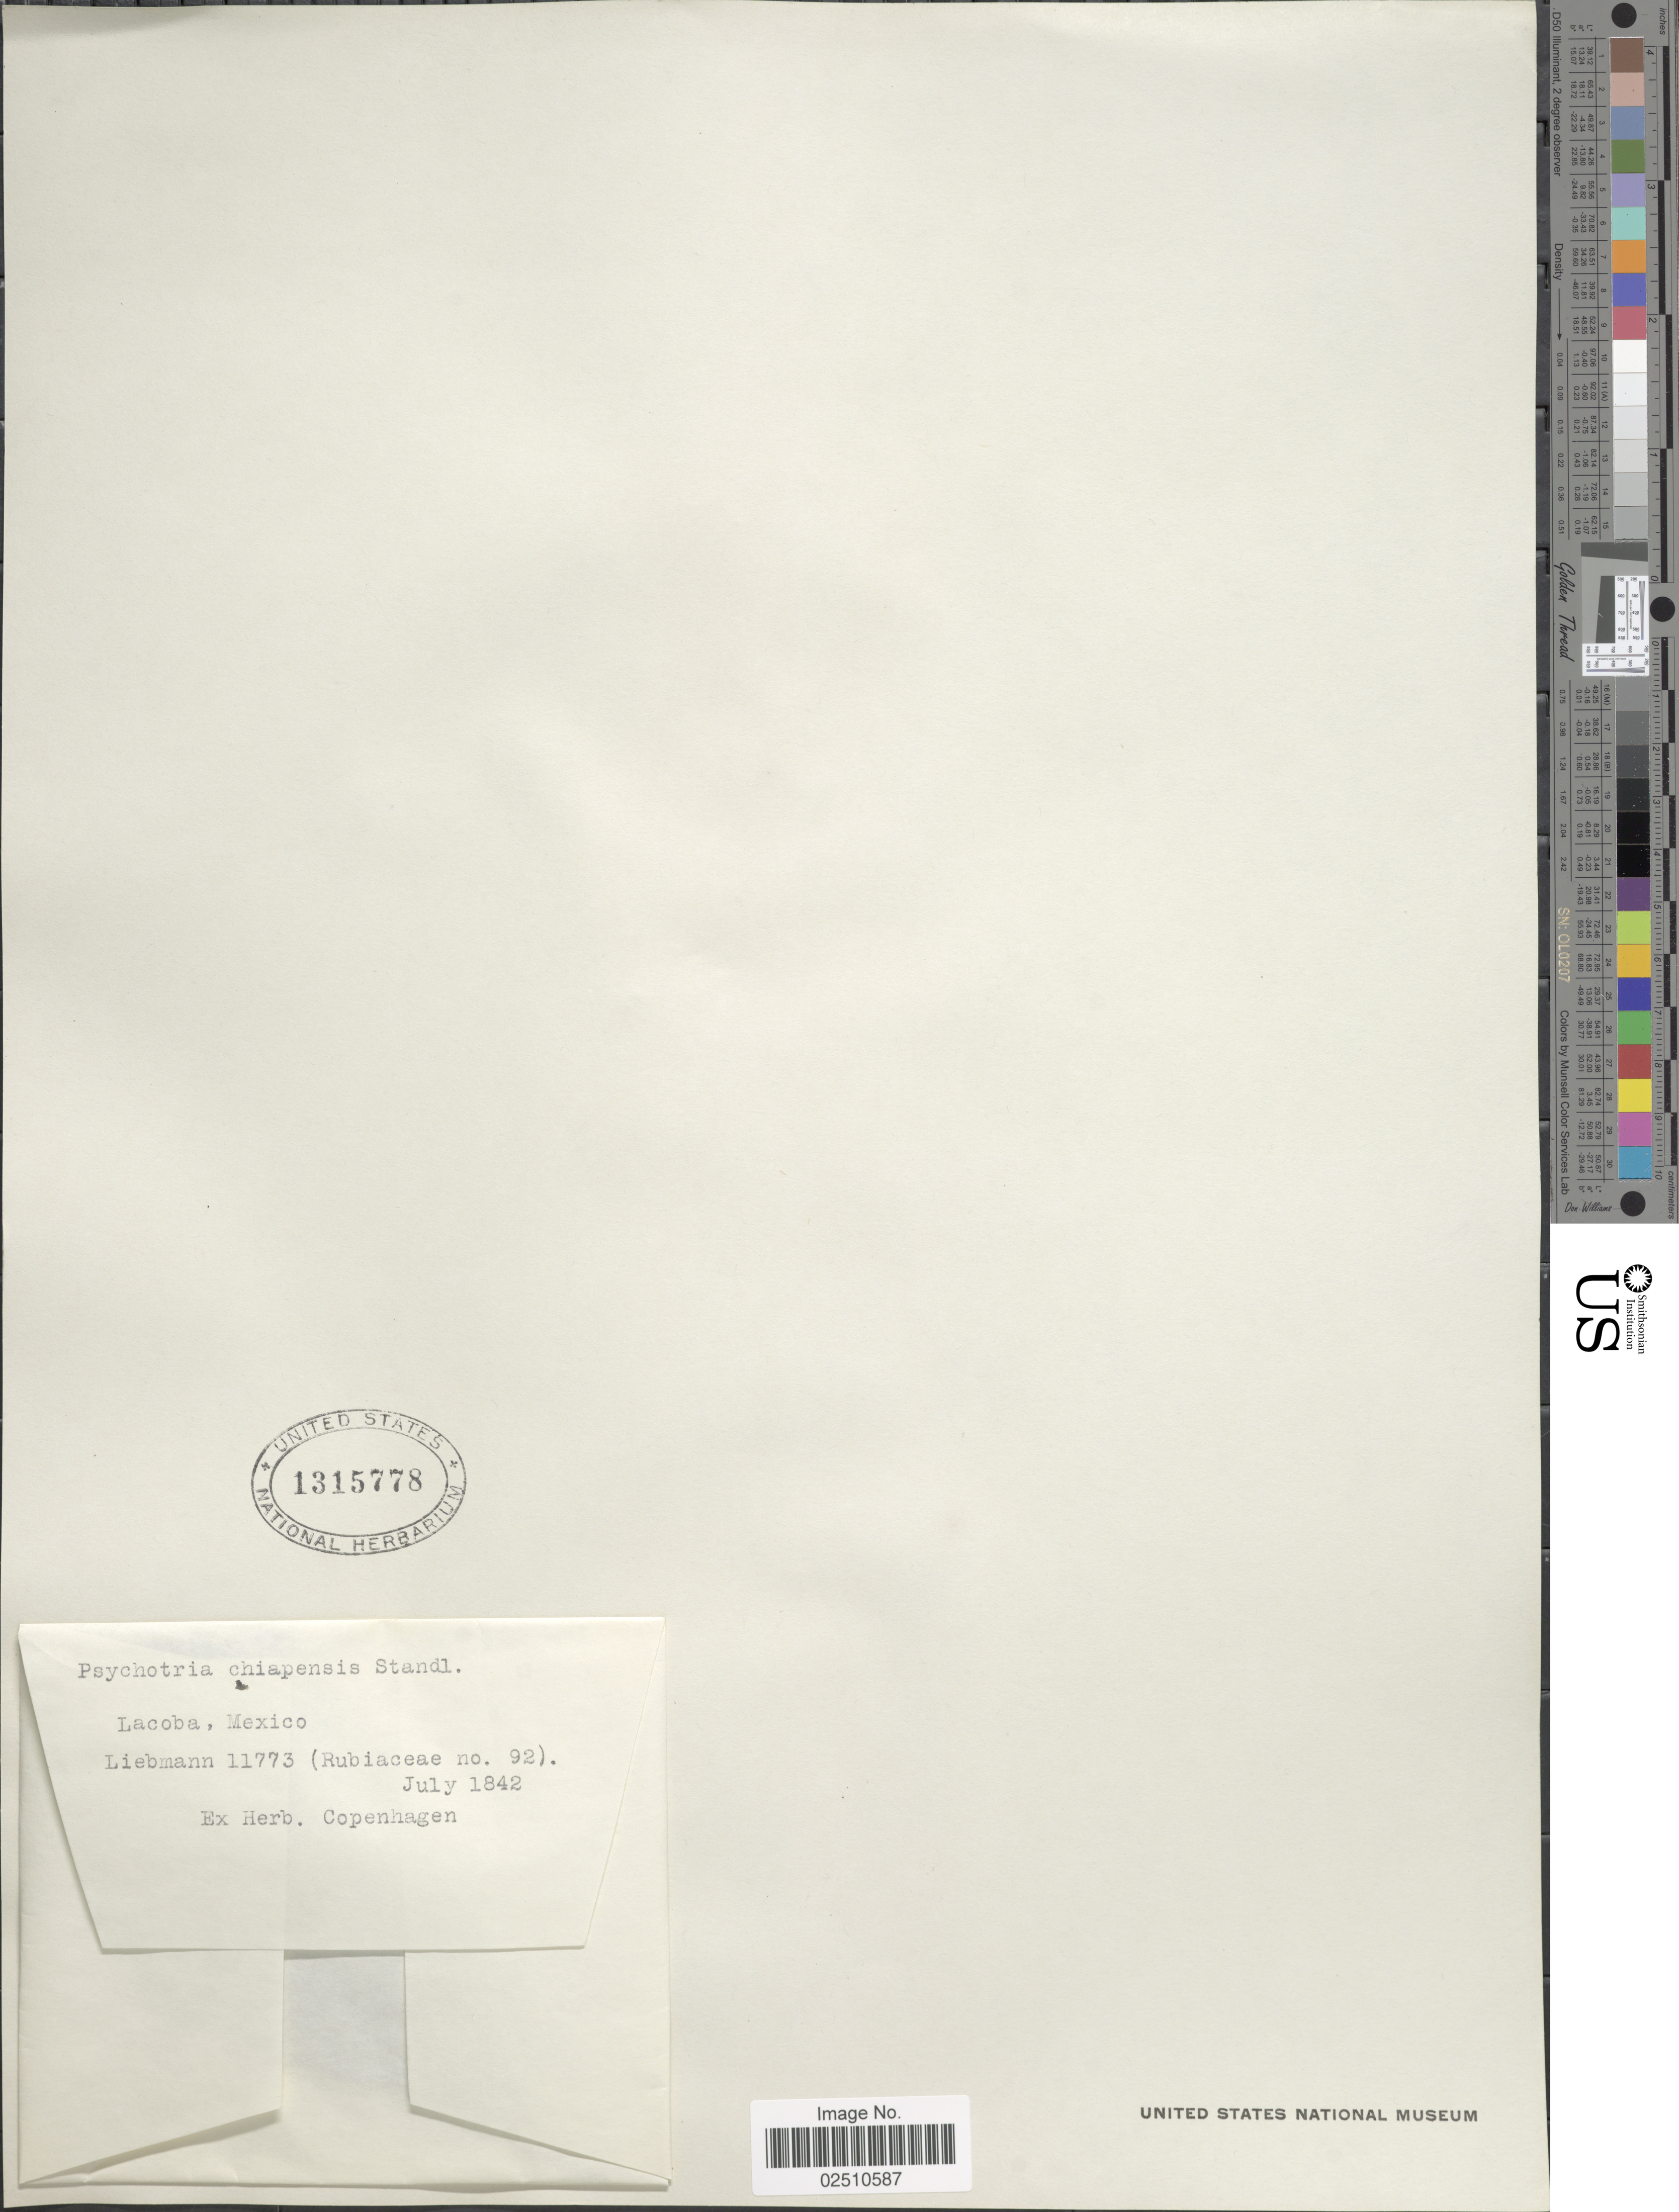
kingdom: Plantae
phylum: Tracheophyta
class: Magnoliopsida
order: Gentianales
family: Rubiaceae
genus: Psychotria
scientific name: Psychotria chiapensis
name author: Standl.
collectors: Liebmann, --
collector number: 11773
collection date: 1842-07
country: Mexico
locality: Lacoba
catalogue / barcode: US 1315778